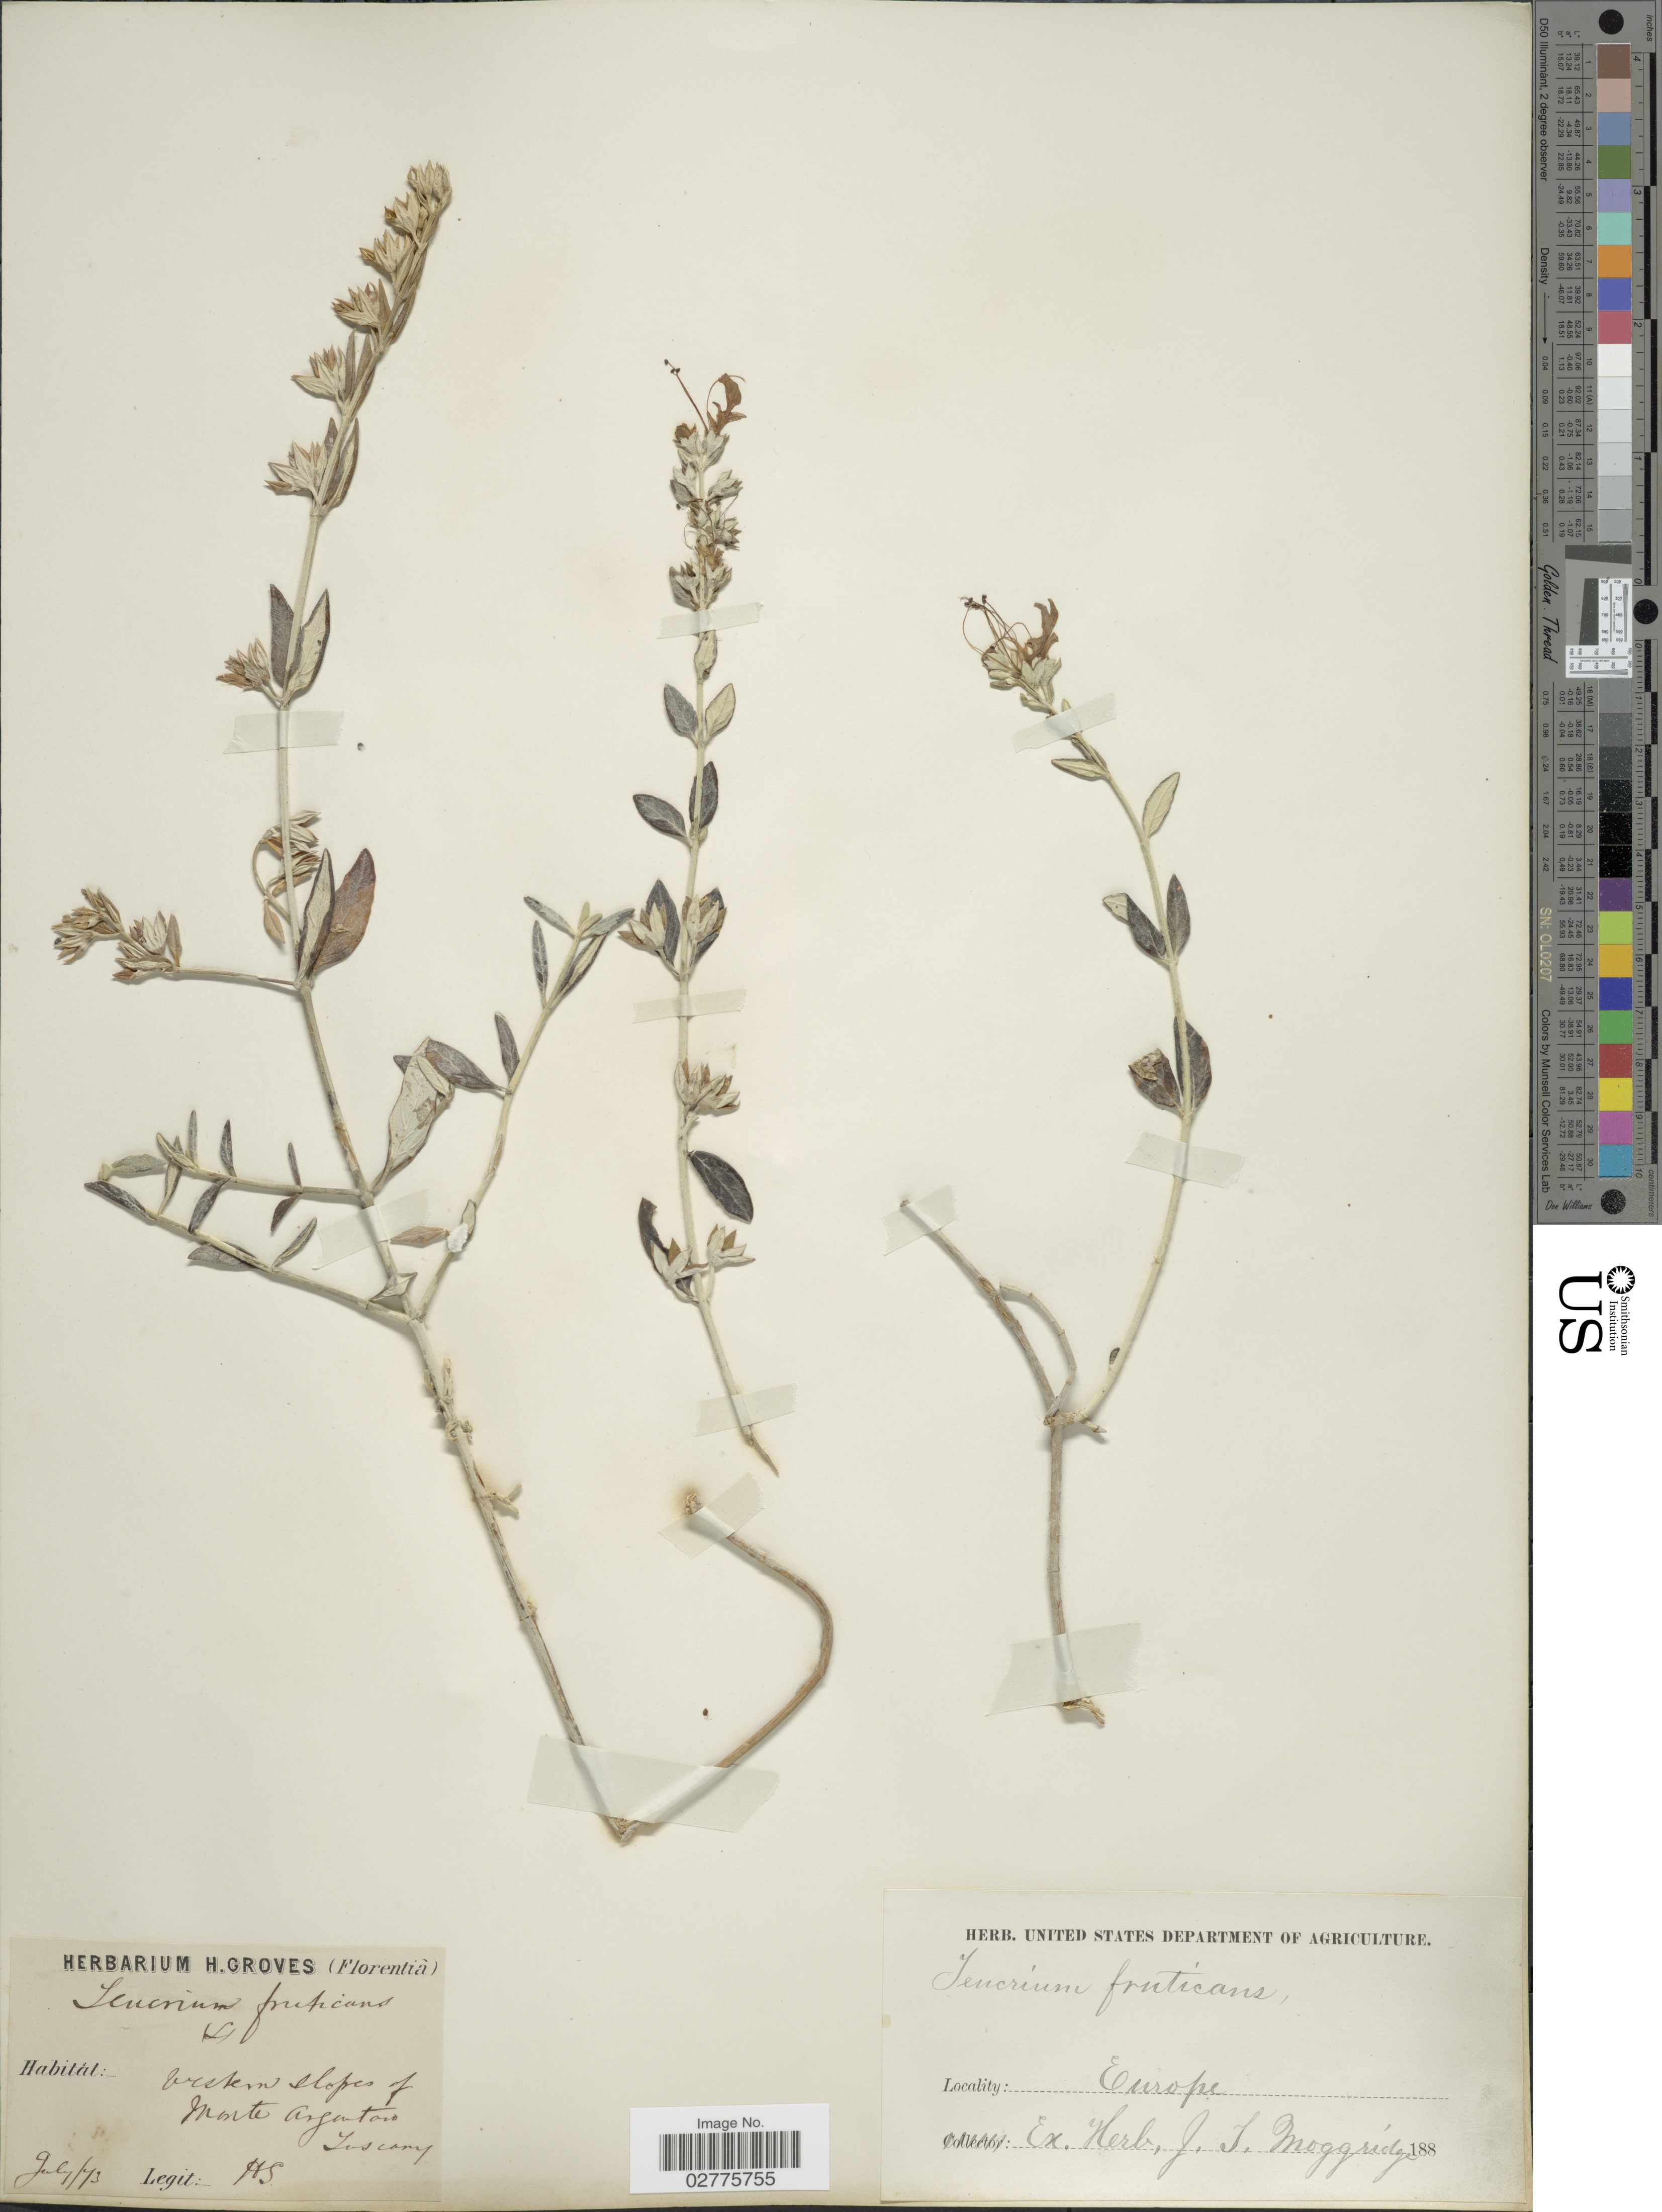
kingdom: Plantae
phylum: Tracheophyta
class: Magnoliopsida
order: Lamiales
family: Lamiaceae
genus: Teucrium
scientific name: Teucrium fruticans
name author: L.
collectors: H. Groves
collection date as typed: Transcribed d/m/y: /7/73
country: Italy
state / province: Tuscany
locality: Western slopes of Monte Argentaro.